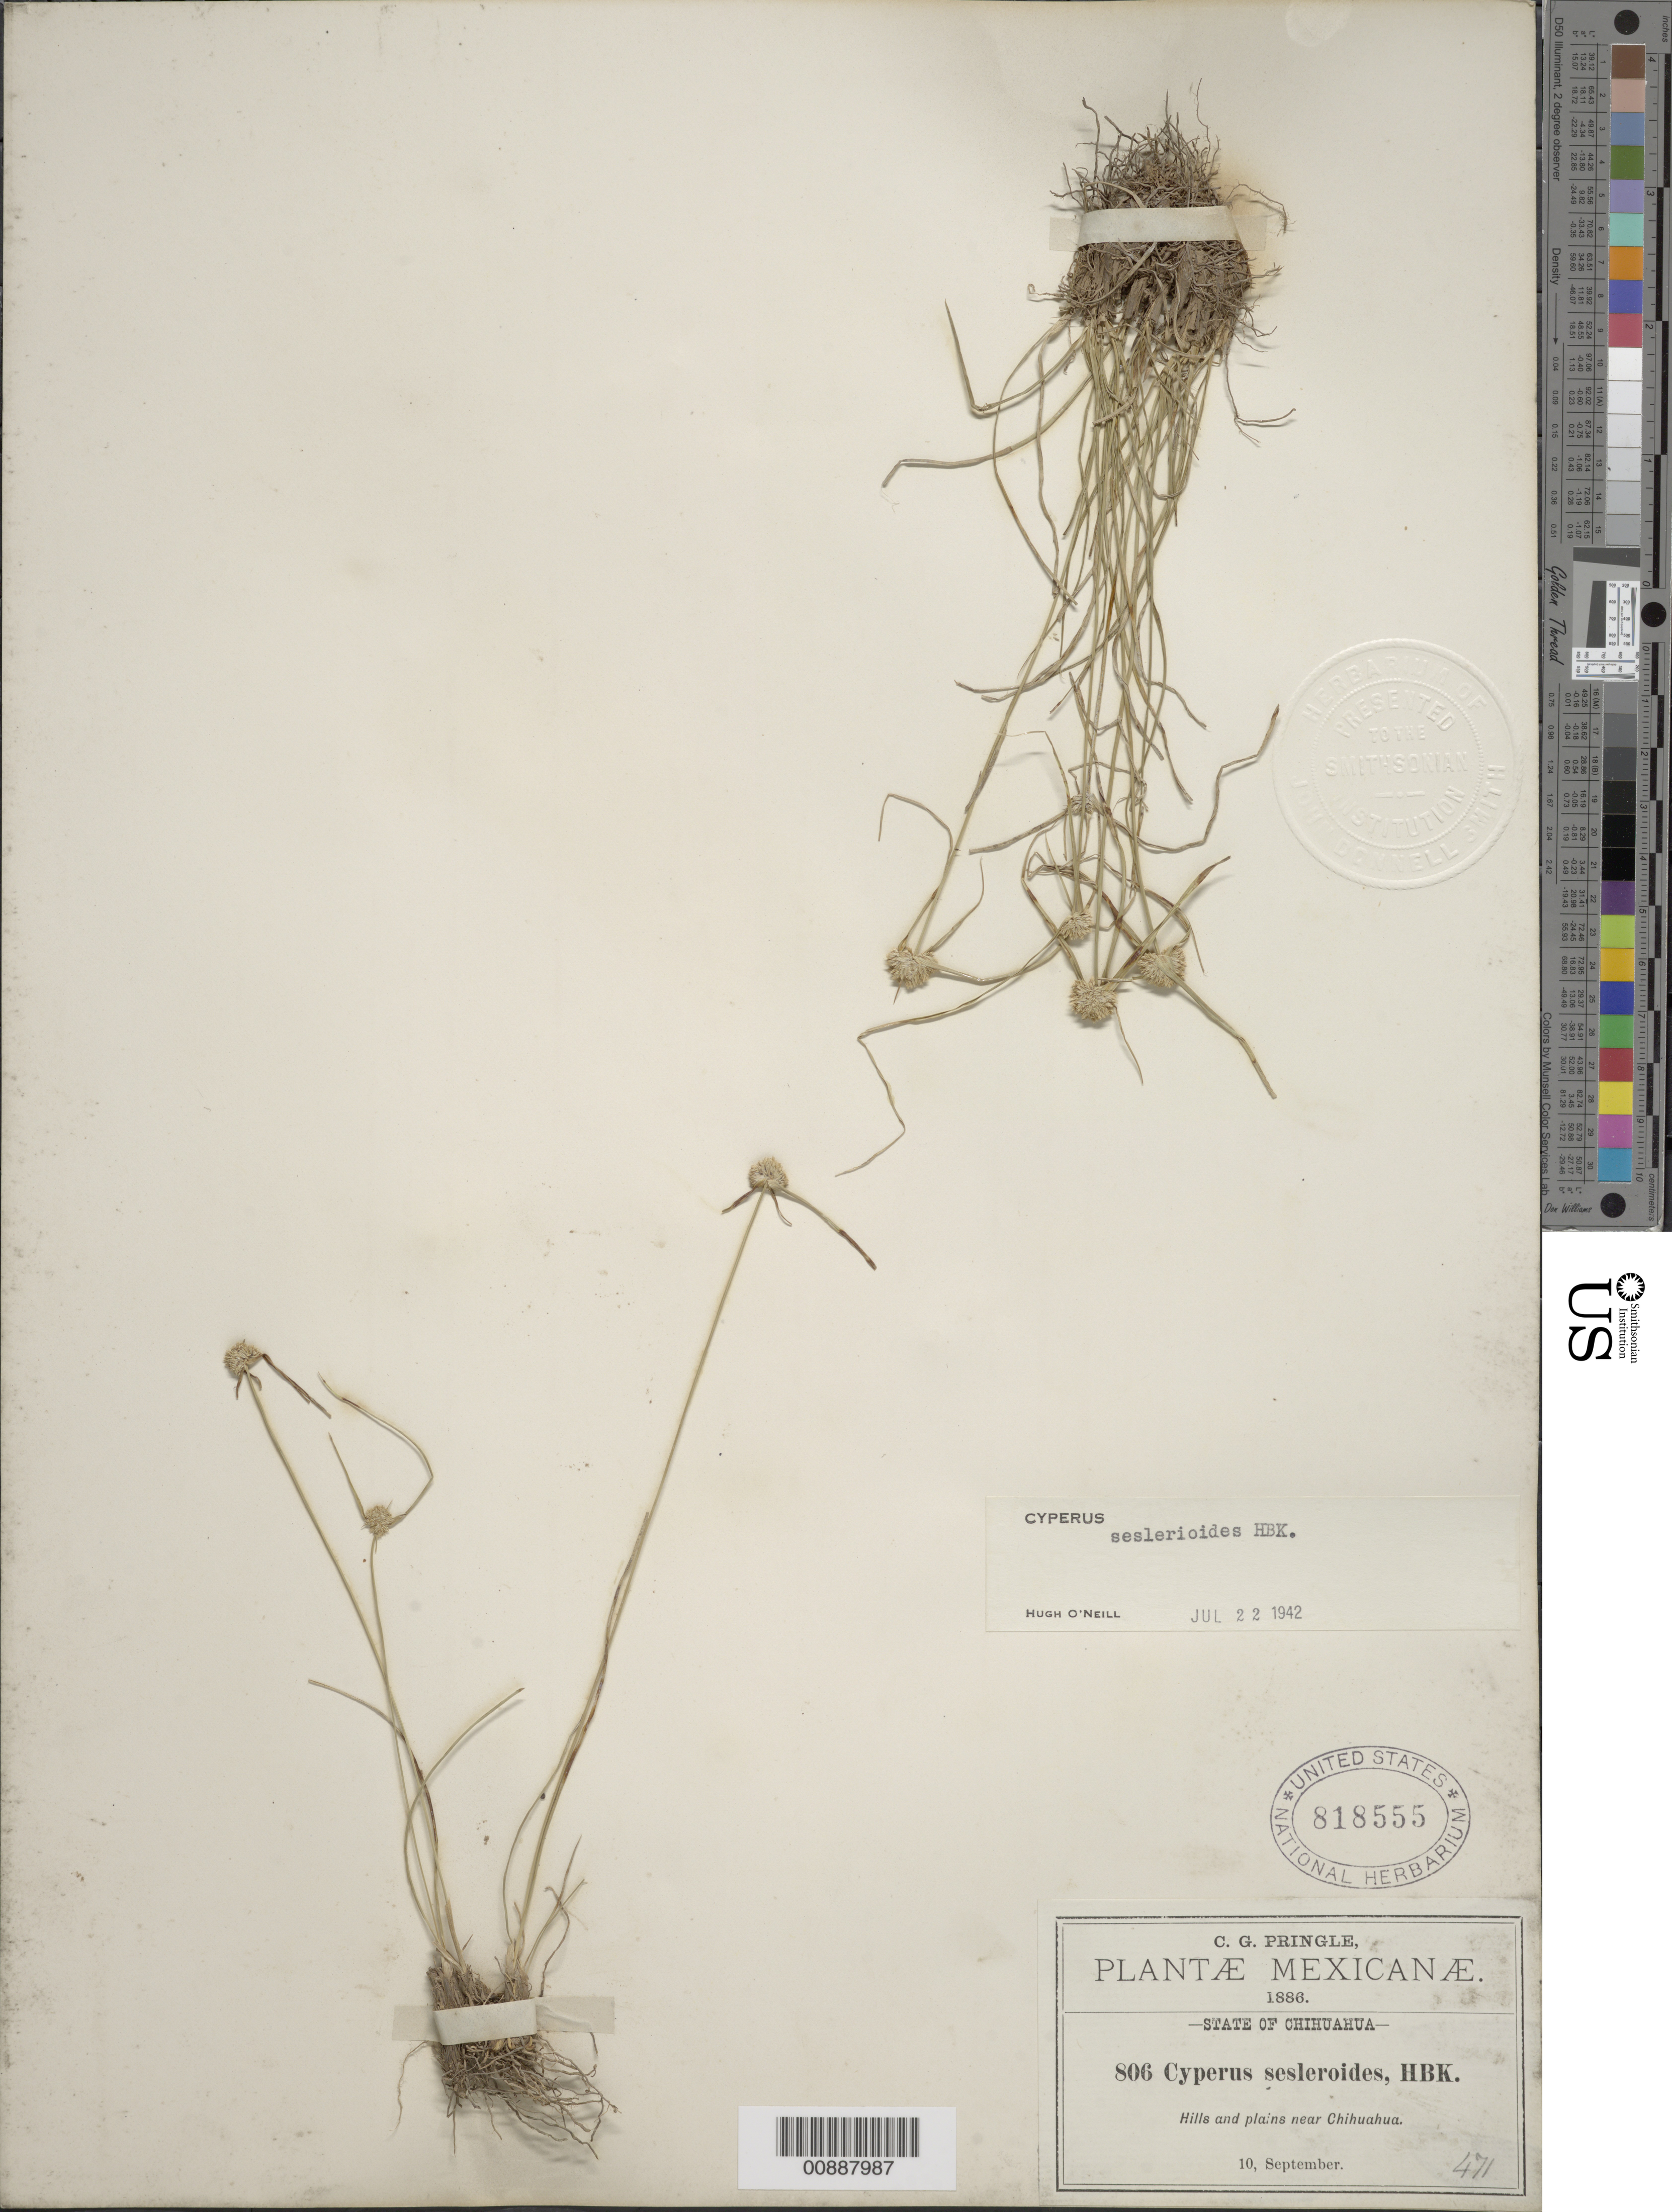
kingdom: Plantae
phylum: Tracheophyta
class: Liliopsida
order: Poales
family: Cyperaceae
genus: Cyperus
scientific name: Cyperus seslerioides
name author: Kunth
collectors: C. G. Pringle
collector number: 806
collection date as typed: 10 Sep 1886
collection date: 1886-09-10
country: Mexico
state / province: Chihuahua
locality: Near Chihuahua.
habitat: Hills and plains.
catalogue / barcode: US 818555